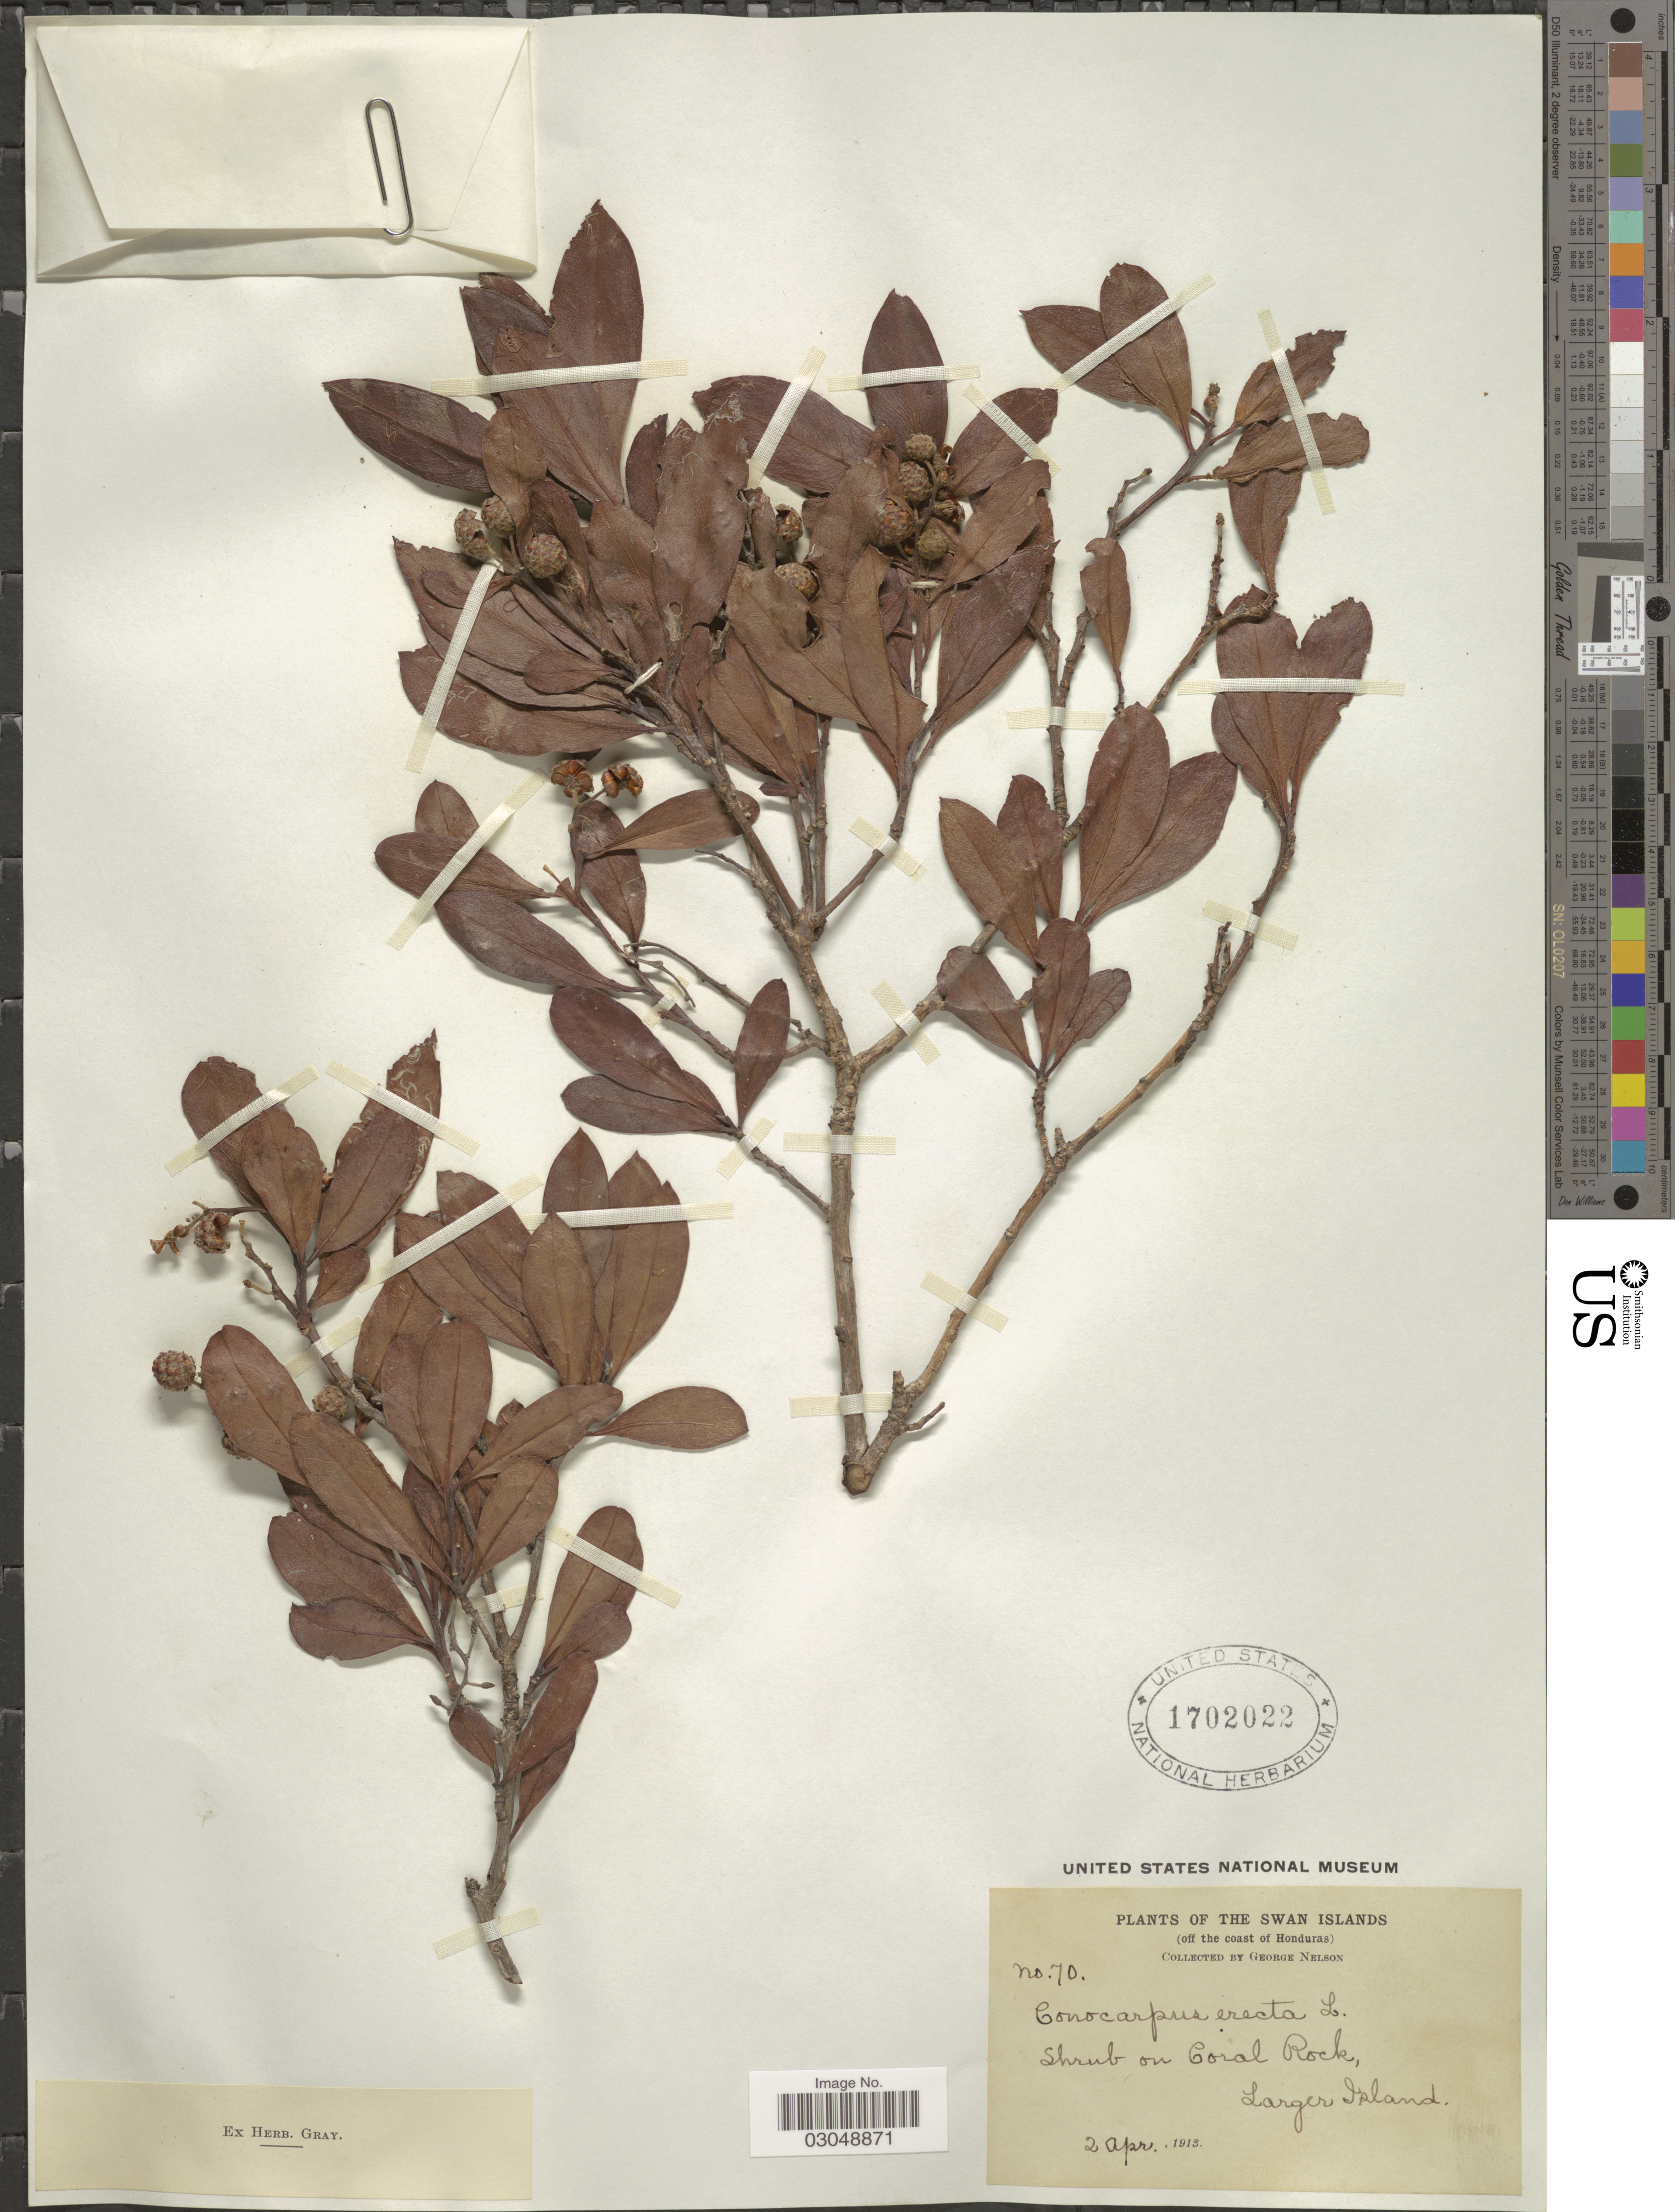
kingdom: Plantae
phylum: Tracheophyta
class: Magnoliopsida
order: Myrtales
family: Combretaceae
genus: Conocarpus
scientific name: Conocarpus erectus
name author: L.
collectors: G. Nelson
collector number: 70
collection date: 1913-04-02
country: Honduras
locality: The Swan Islands (off the coast of Honduras). Shrub on Coral Rock, Larger Island.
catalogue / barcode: US 1702022